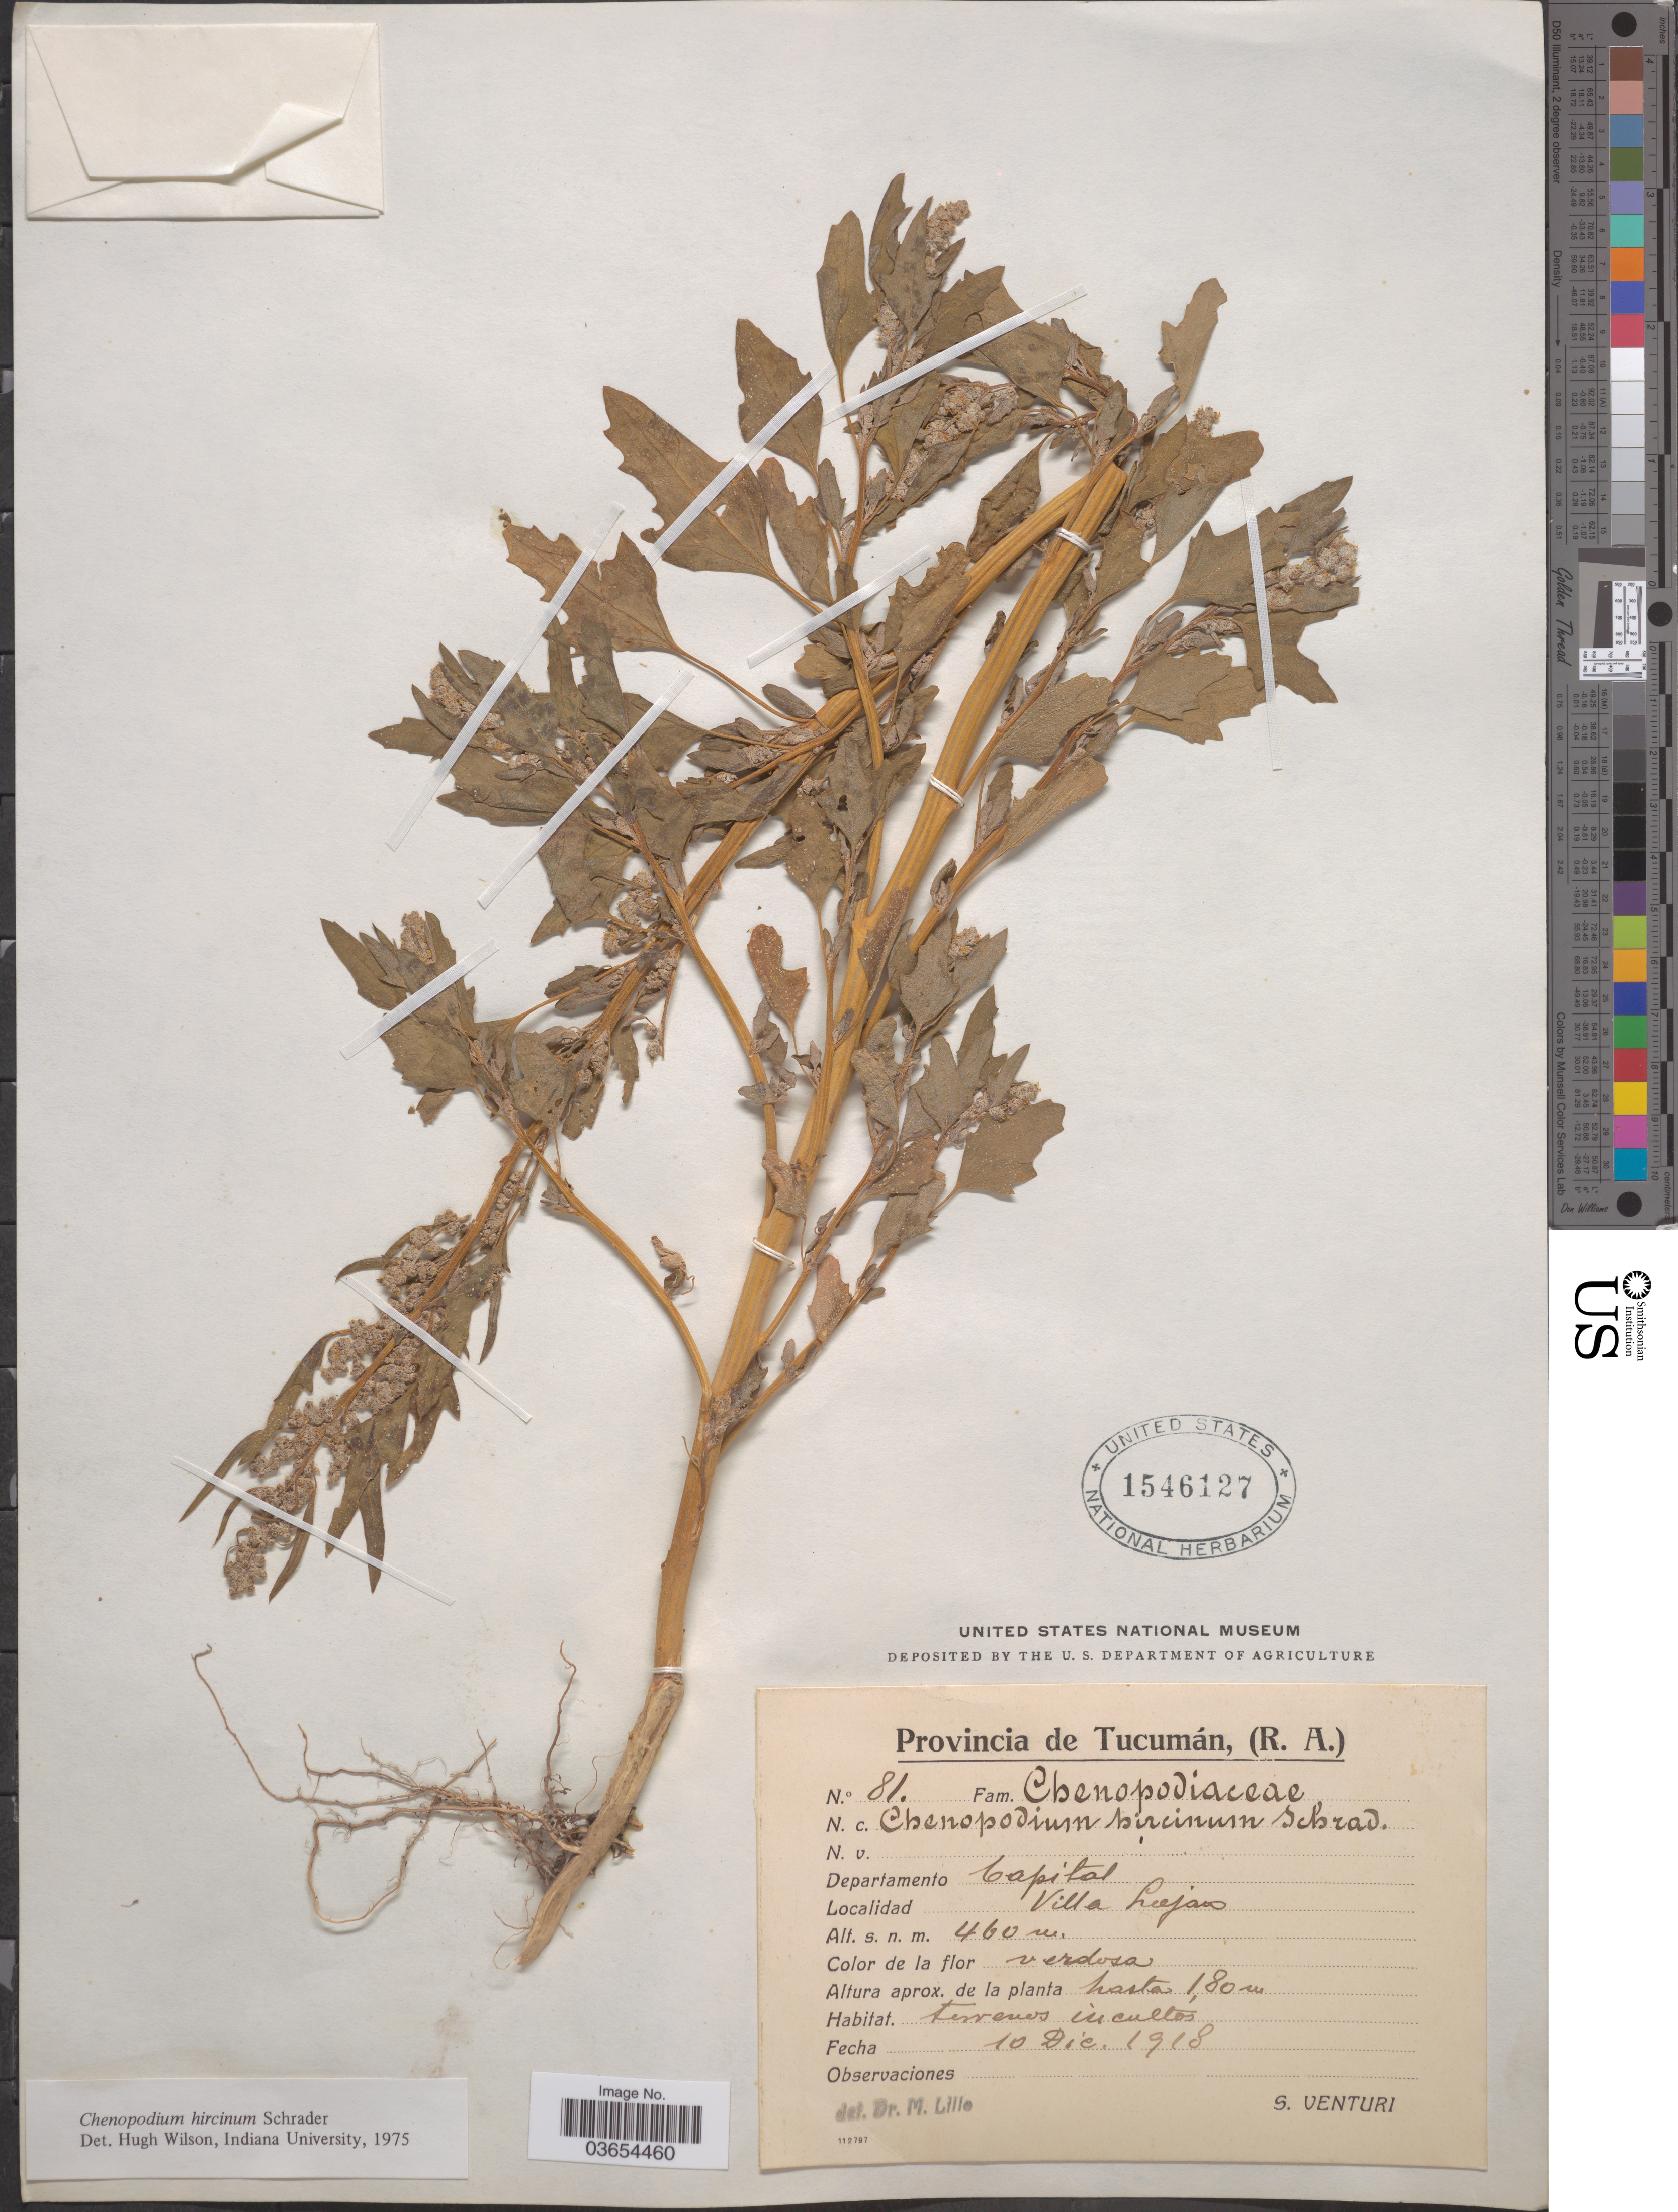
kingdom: Plantae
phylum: Tracheophyta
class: Magnoliopsida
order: Caryophyllales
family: Amaranthaceae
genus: Chenopodium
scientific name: Chenopodium hircinum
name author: Schrad.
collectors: S. Venturi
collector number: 81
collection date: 1918-12-10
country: Argentina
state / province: Tucuman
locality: Departamento Capital. Villa Lujan.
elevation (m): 460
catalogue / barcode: US 1546127